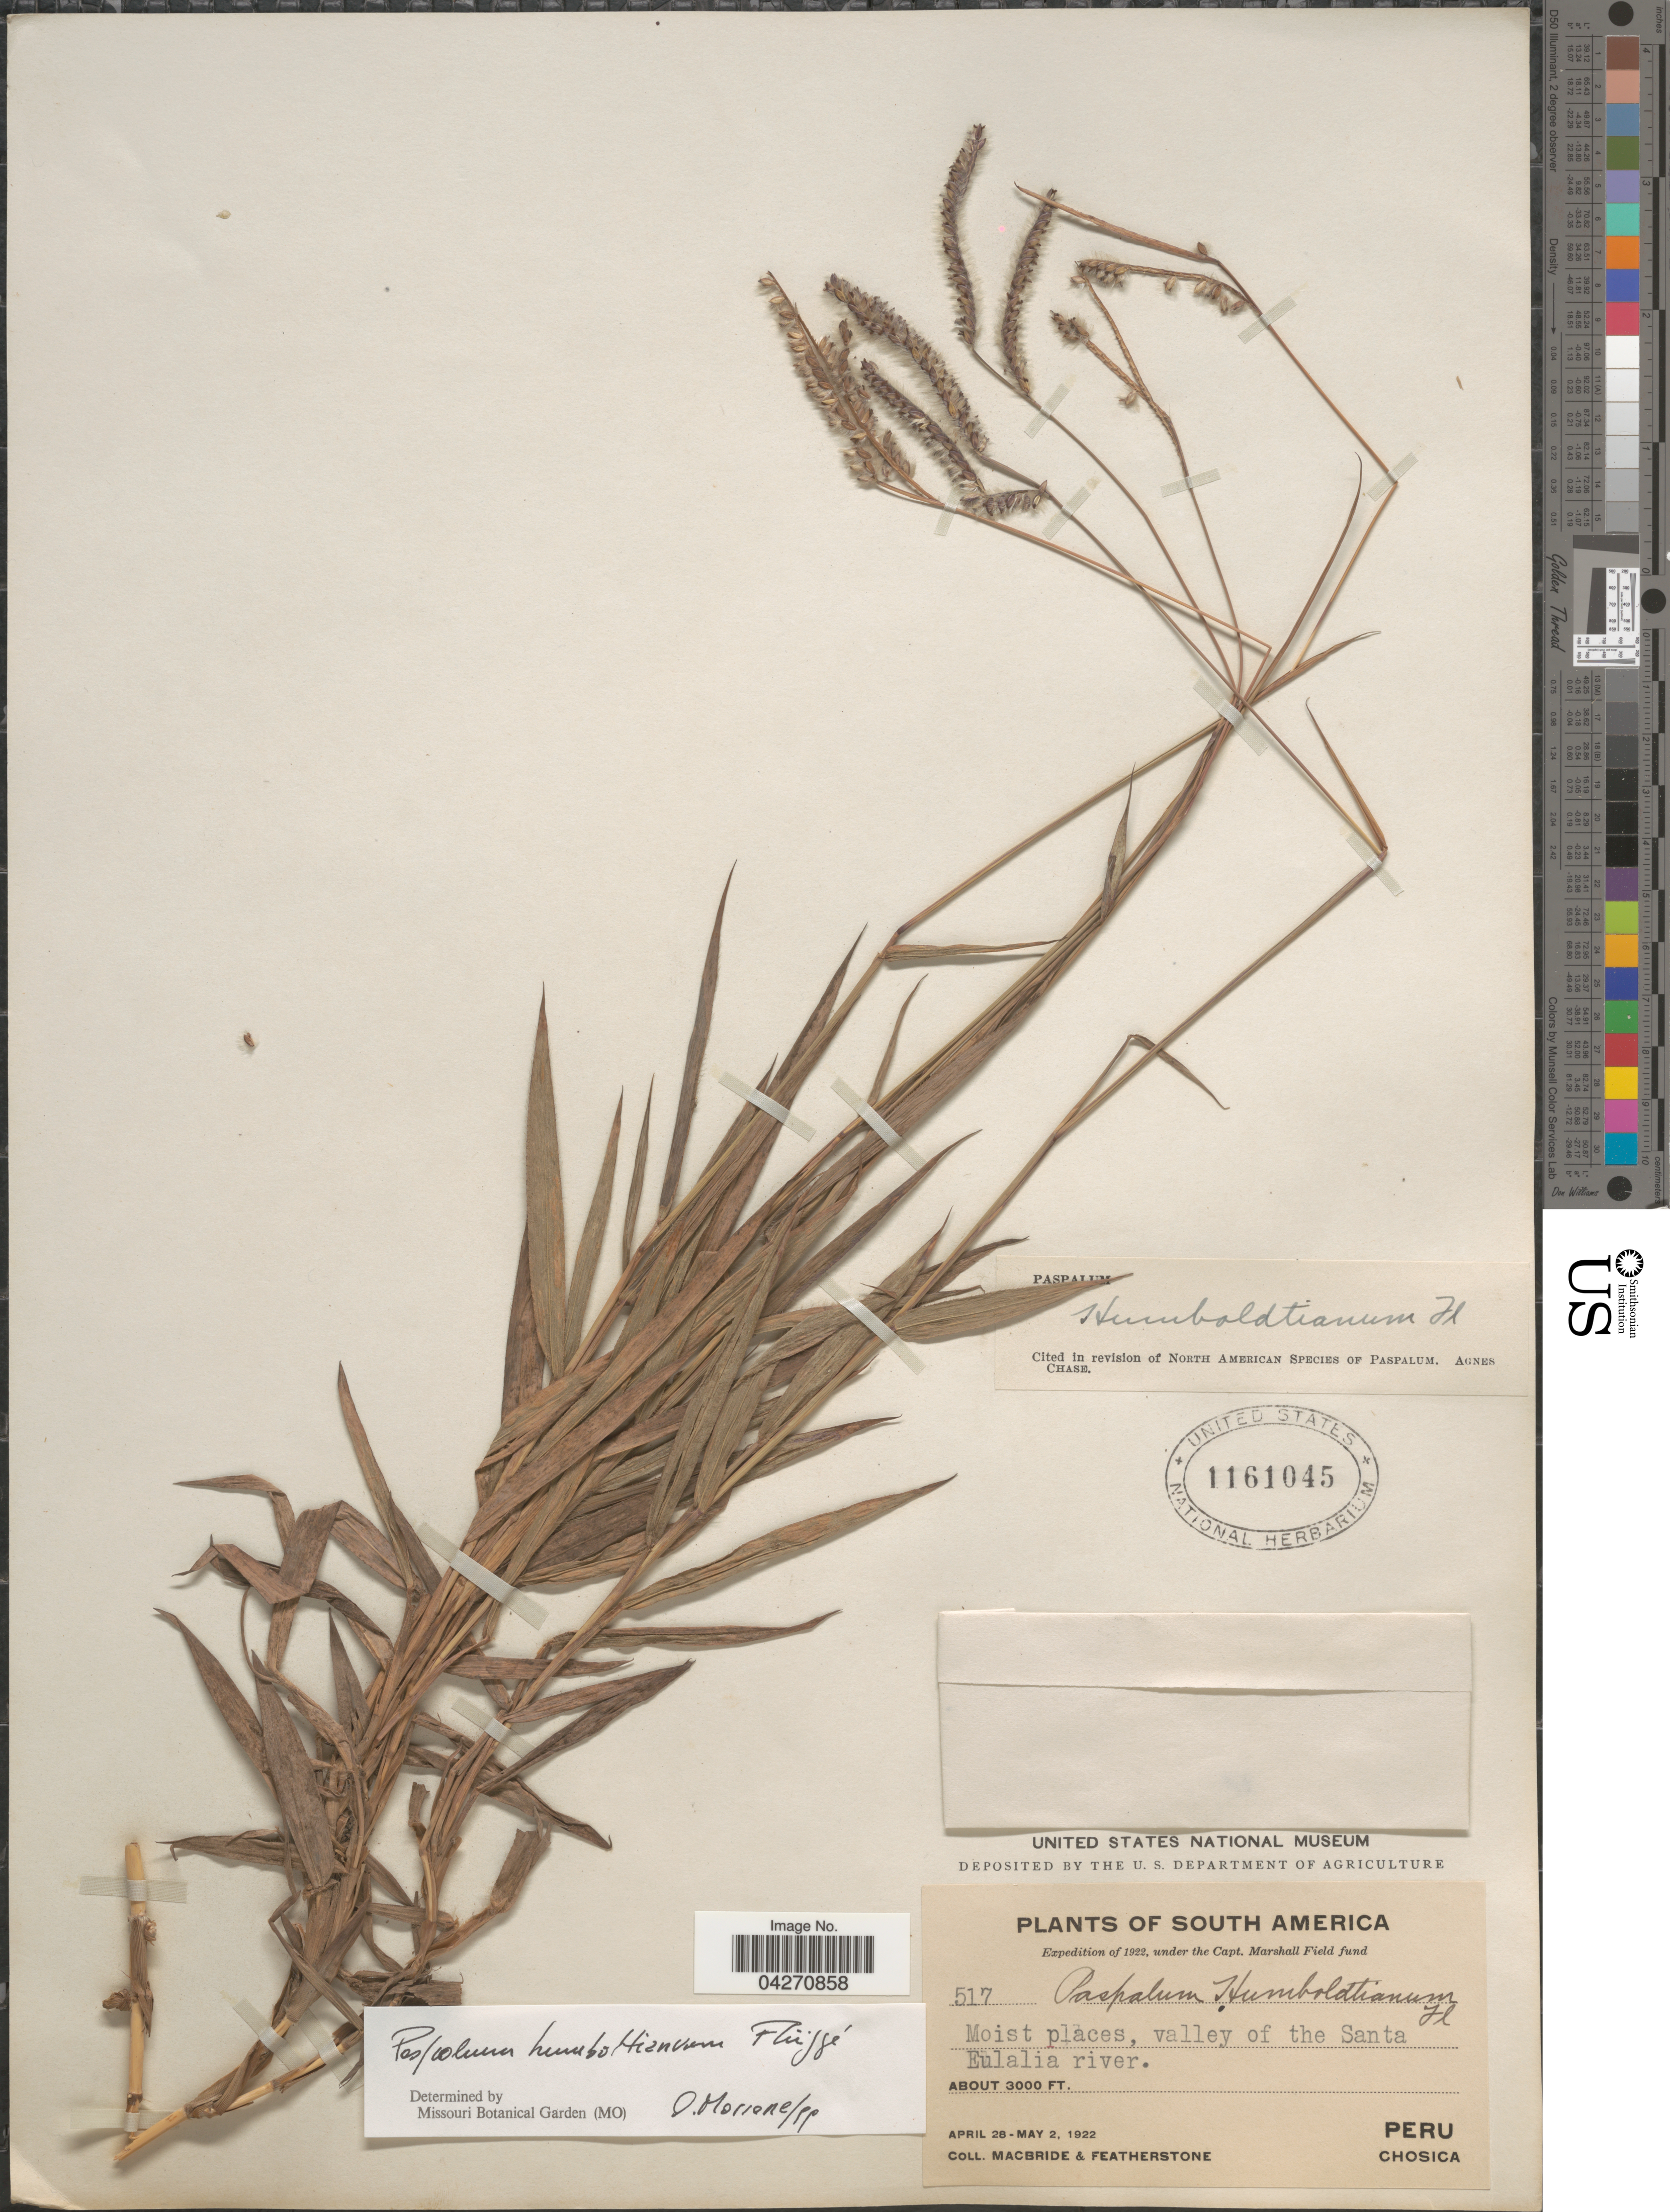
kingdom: Plantae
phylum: Tracheophyta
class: Liliopsida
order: Poales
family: Poaceae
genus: Paspalum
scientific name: Paspalum humboldtianum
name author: Flüggé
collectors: Macbride, -- & -. Featherstone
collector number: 517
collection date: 1922-04-28/1922-05-02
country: Peru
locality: Expedition of 1922. Moist places, valley of the Santa Eulalia river. Chosica.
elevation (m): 914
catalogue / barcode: US 1161045